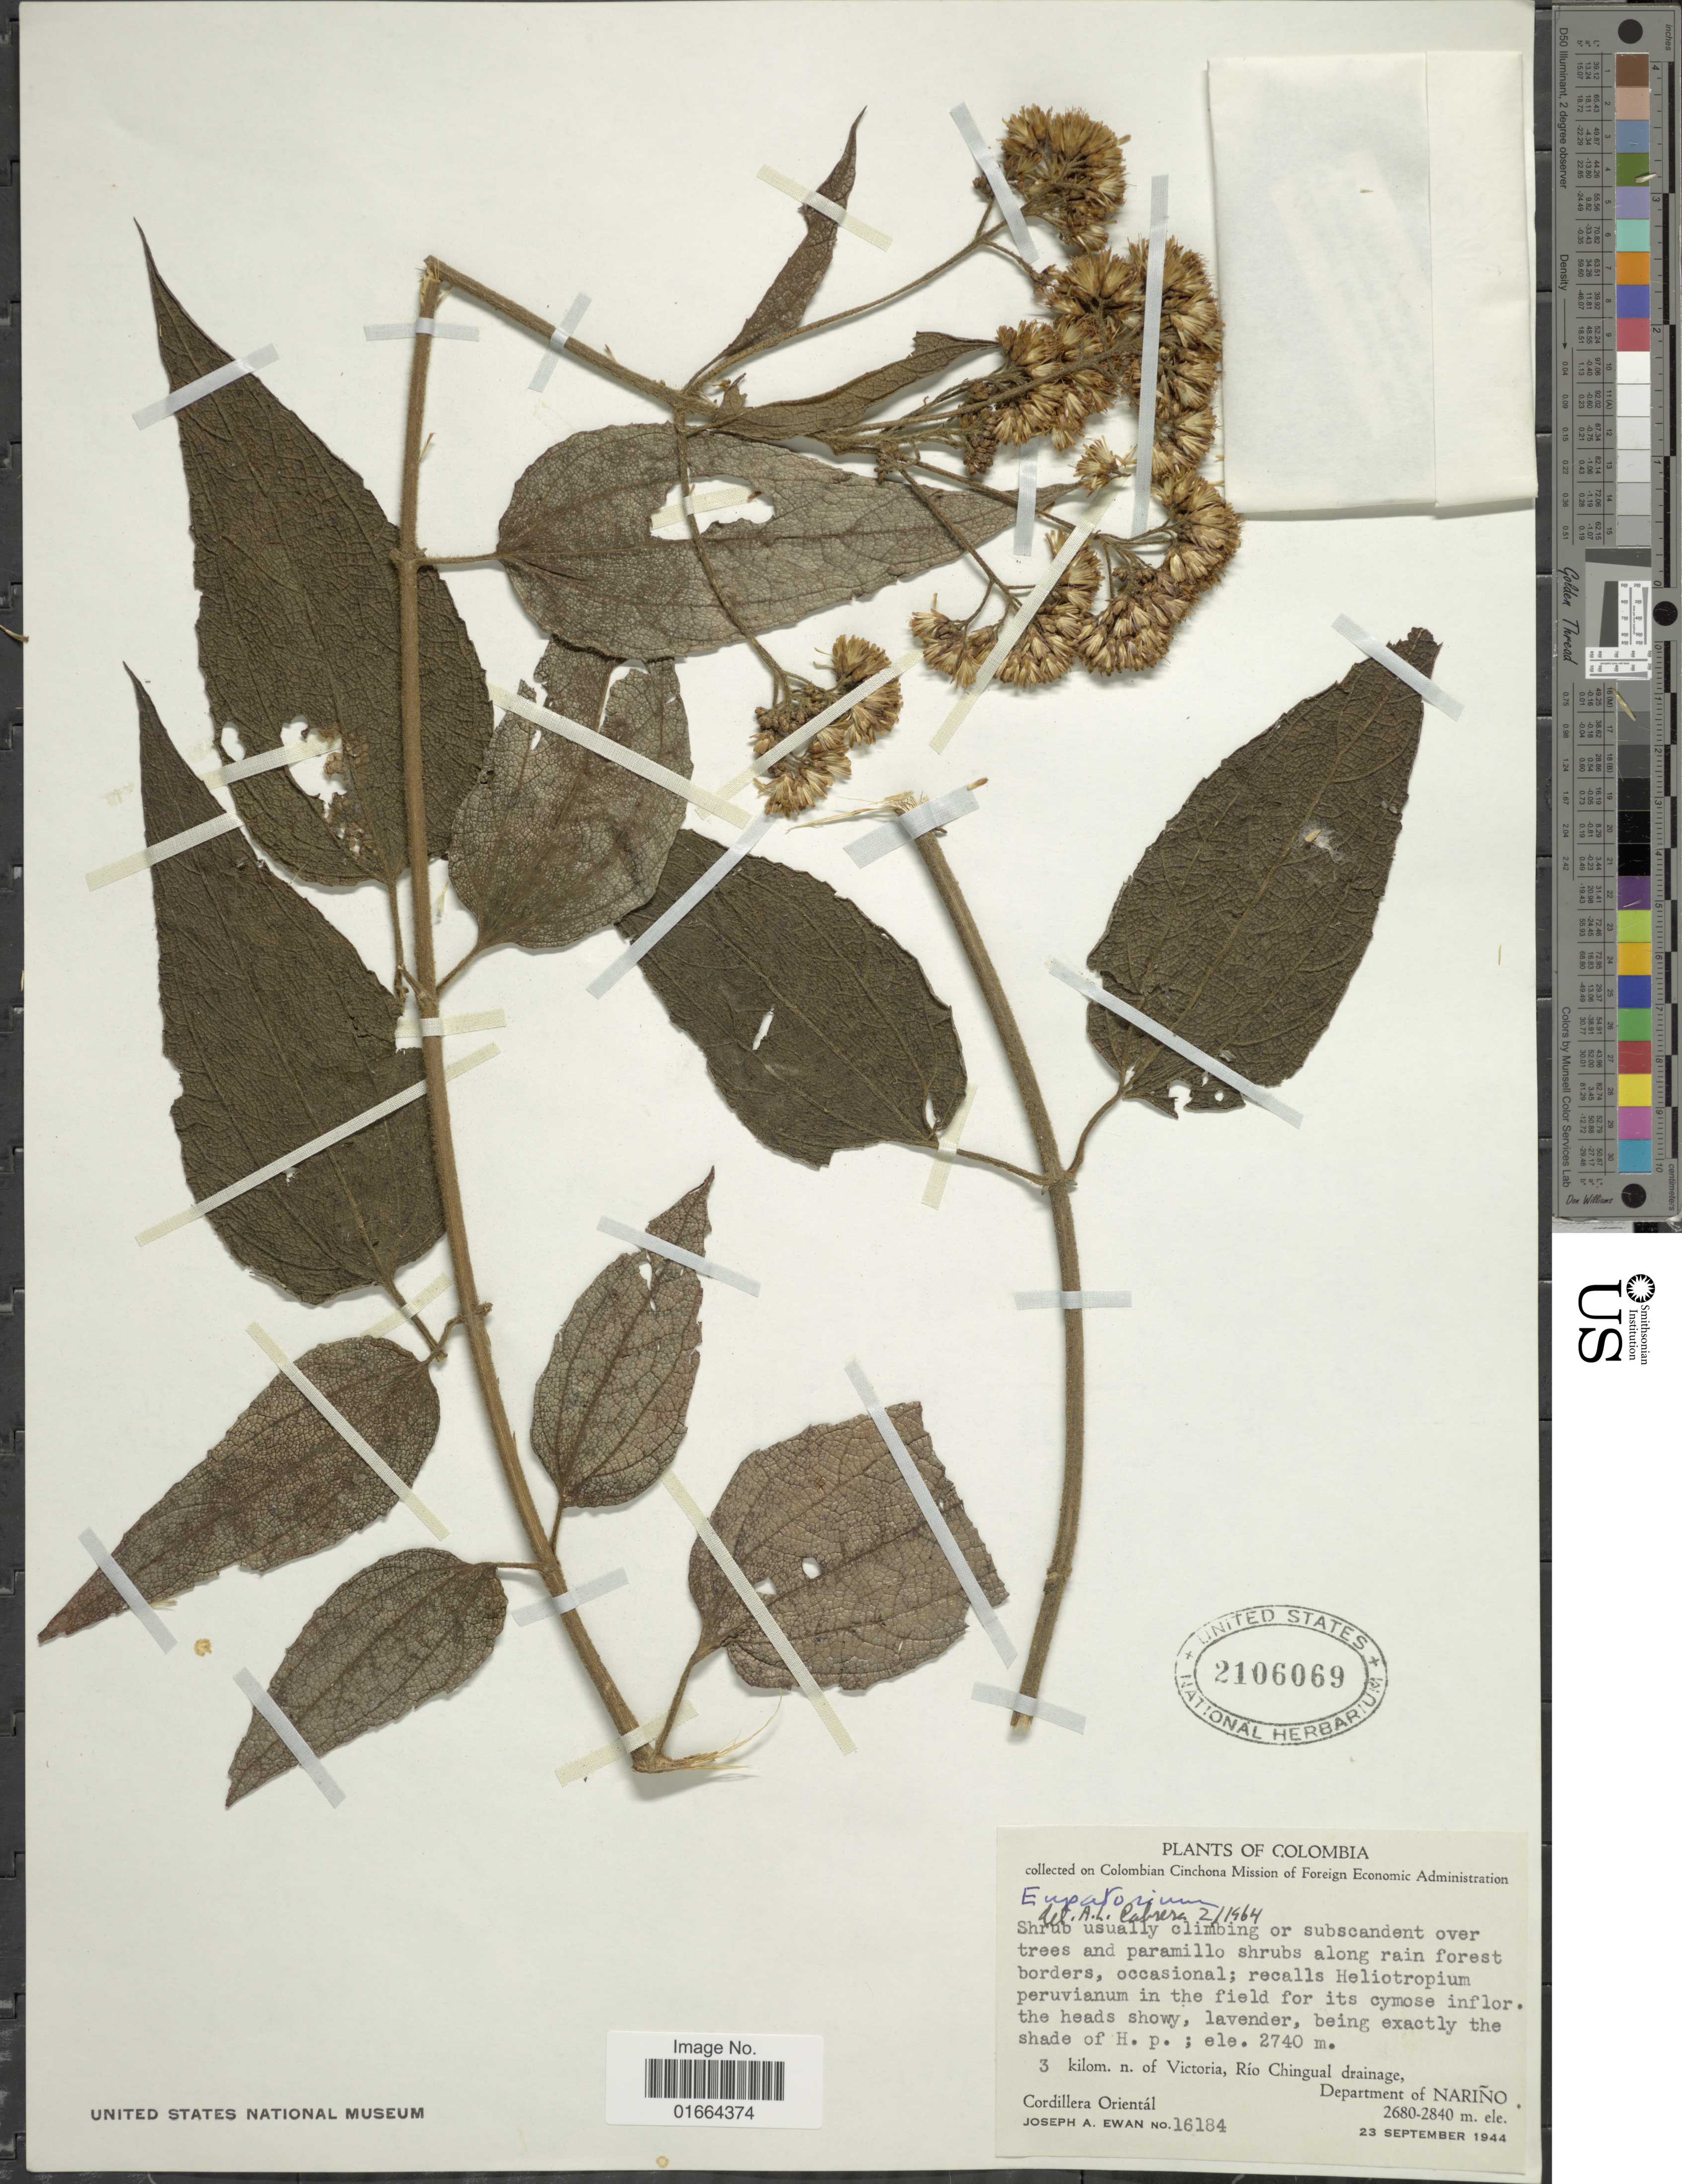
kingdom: Plantae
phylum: Tracheophyta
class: Magnoliopsida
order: Asterales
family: Asteraceae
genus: Asplundianthus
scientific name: Asplundianthus stuebelii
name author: (Hieron.) R.M. King & H. Rob.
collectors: J. A. Ewan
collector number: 16184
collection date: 1944-09-23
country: Colombia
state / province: Nariño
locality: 3 kilom. n. of Victoria, Rio Chingual drainage, Department of Narino, Cordillera Oriental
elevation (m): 2680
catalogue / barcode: US 2106069